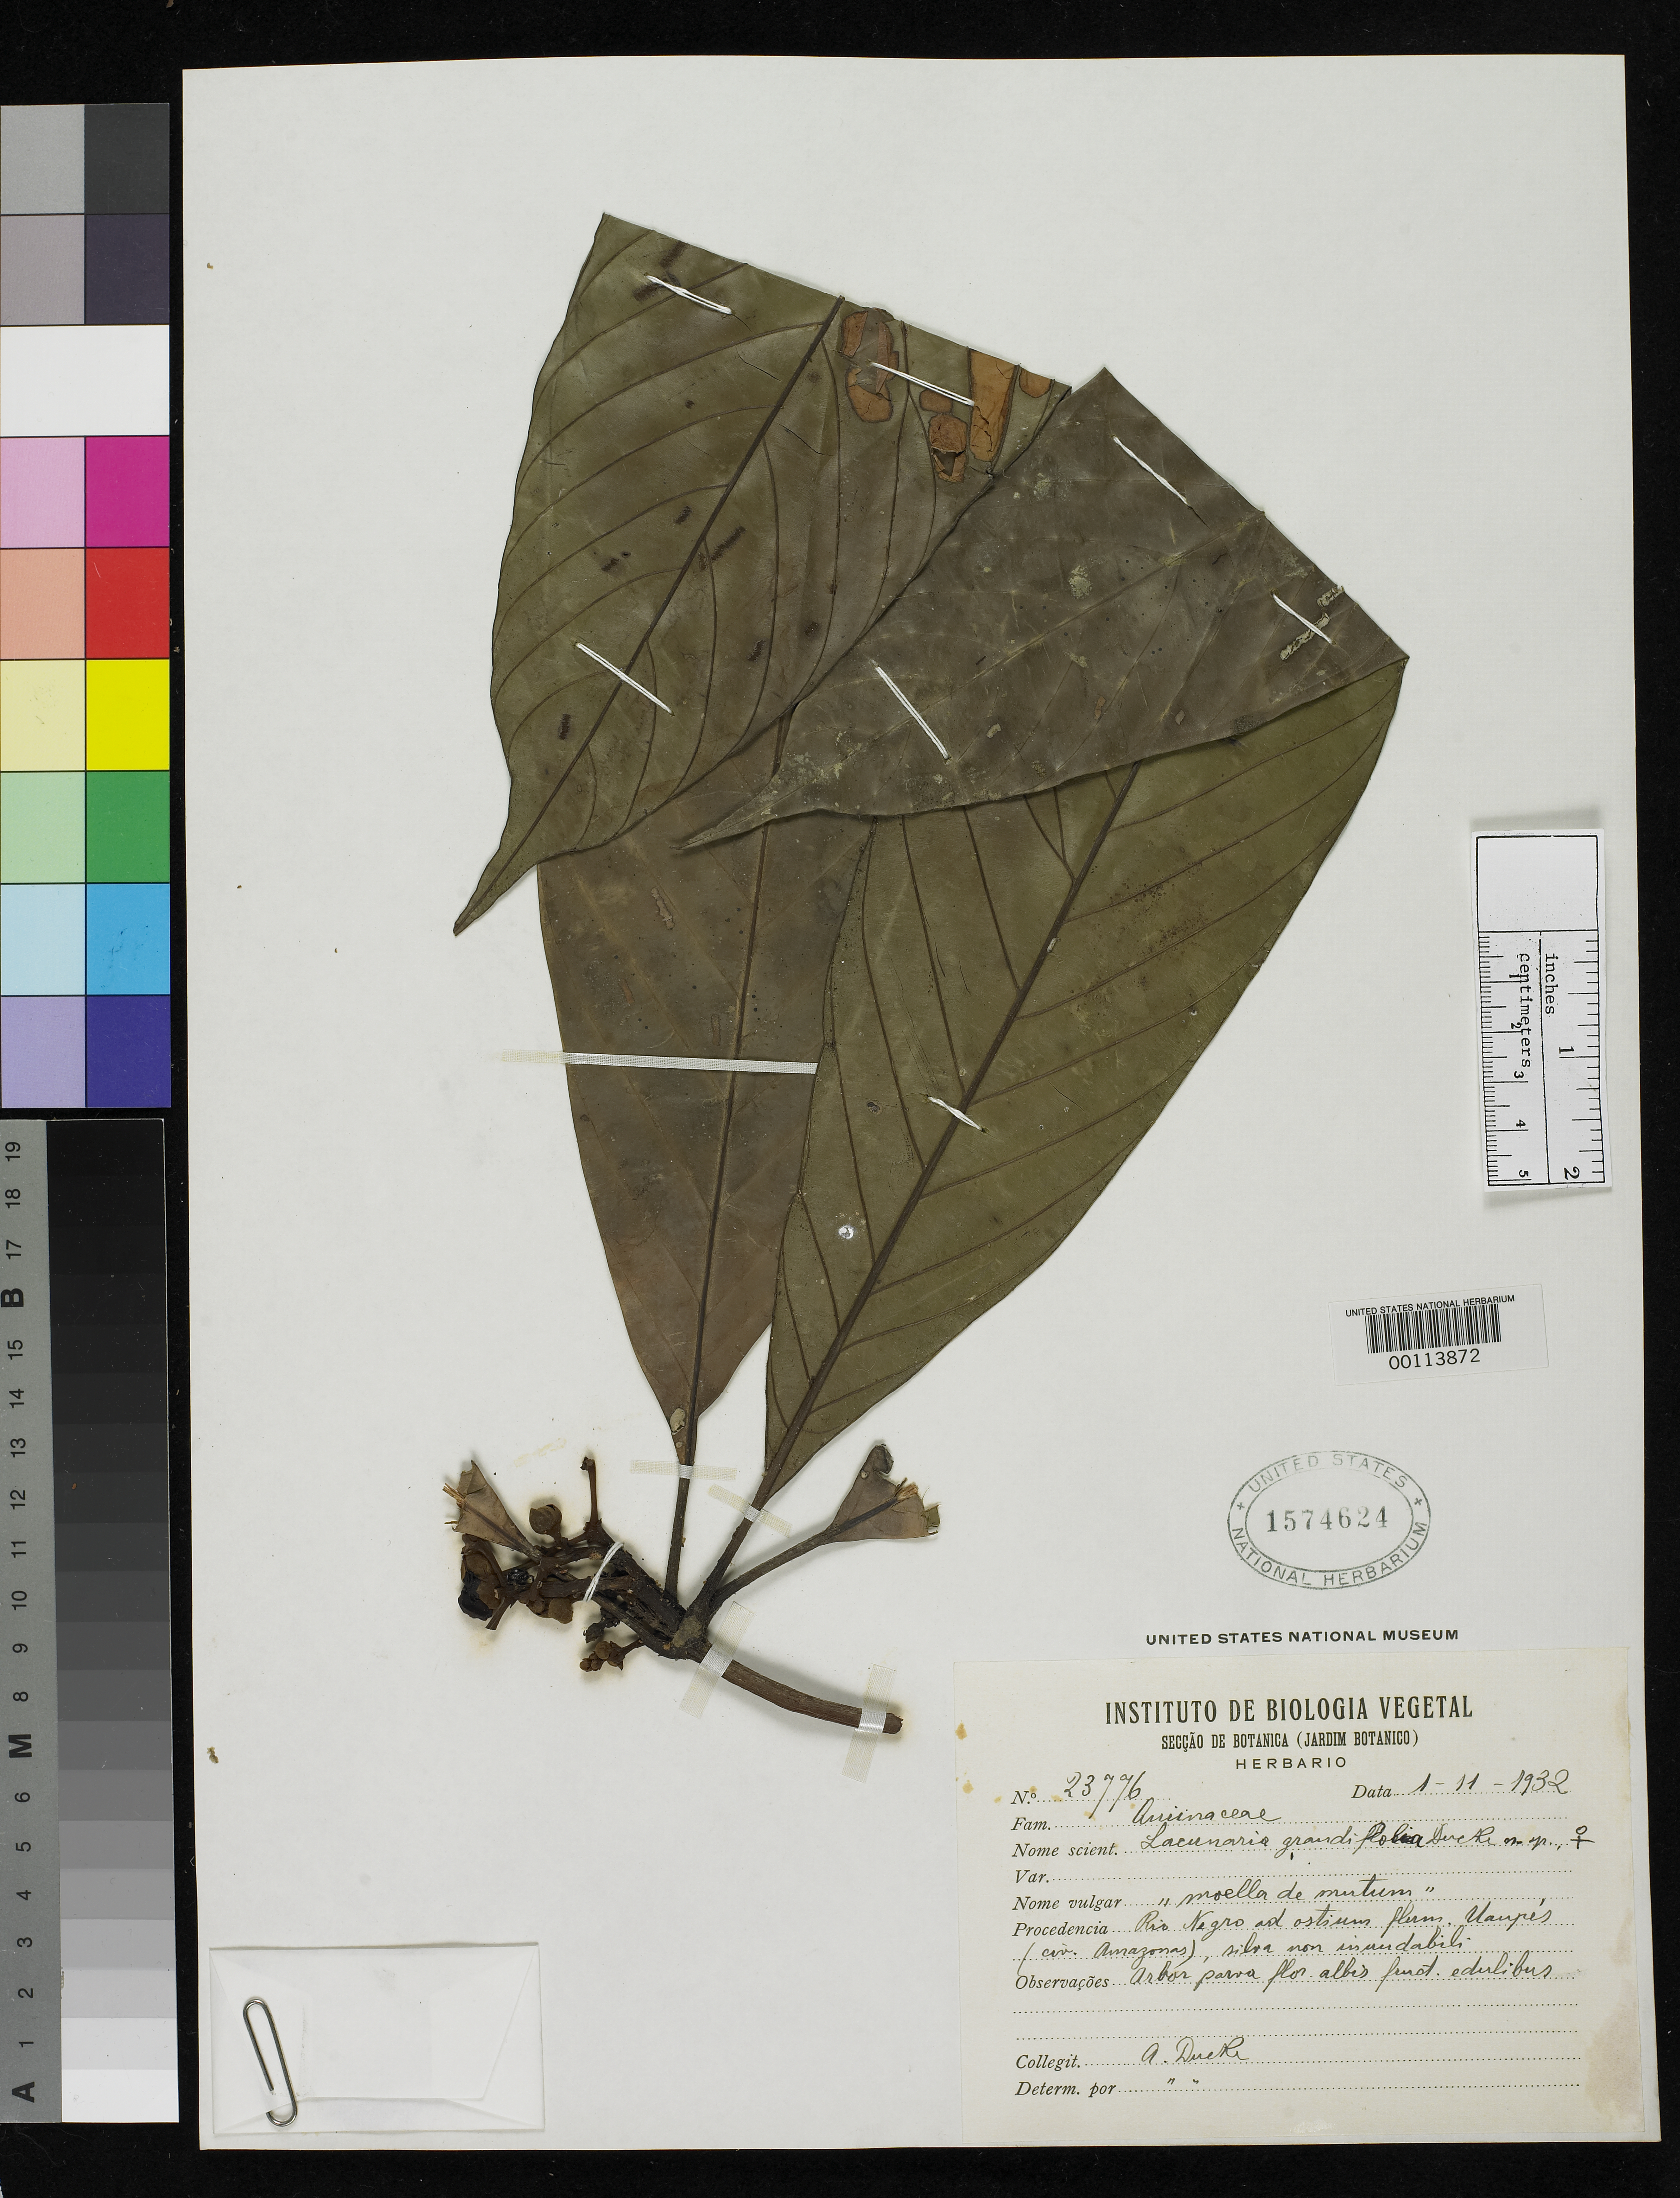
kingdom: Plantae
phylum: Tracheophyta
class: Magnoliopsida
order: Malpighiales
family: Quiinaceae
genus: Lacunaria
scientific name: Lacunaria grandifolia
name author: Ducke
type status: Isosyntype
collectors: A. Ducke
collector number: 23776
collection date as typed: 01 Jan 1932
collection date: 1932-01-01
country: Brazil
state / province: Amazonas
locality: Rio Negro, Vaupes.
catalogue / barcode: US 1574624